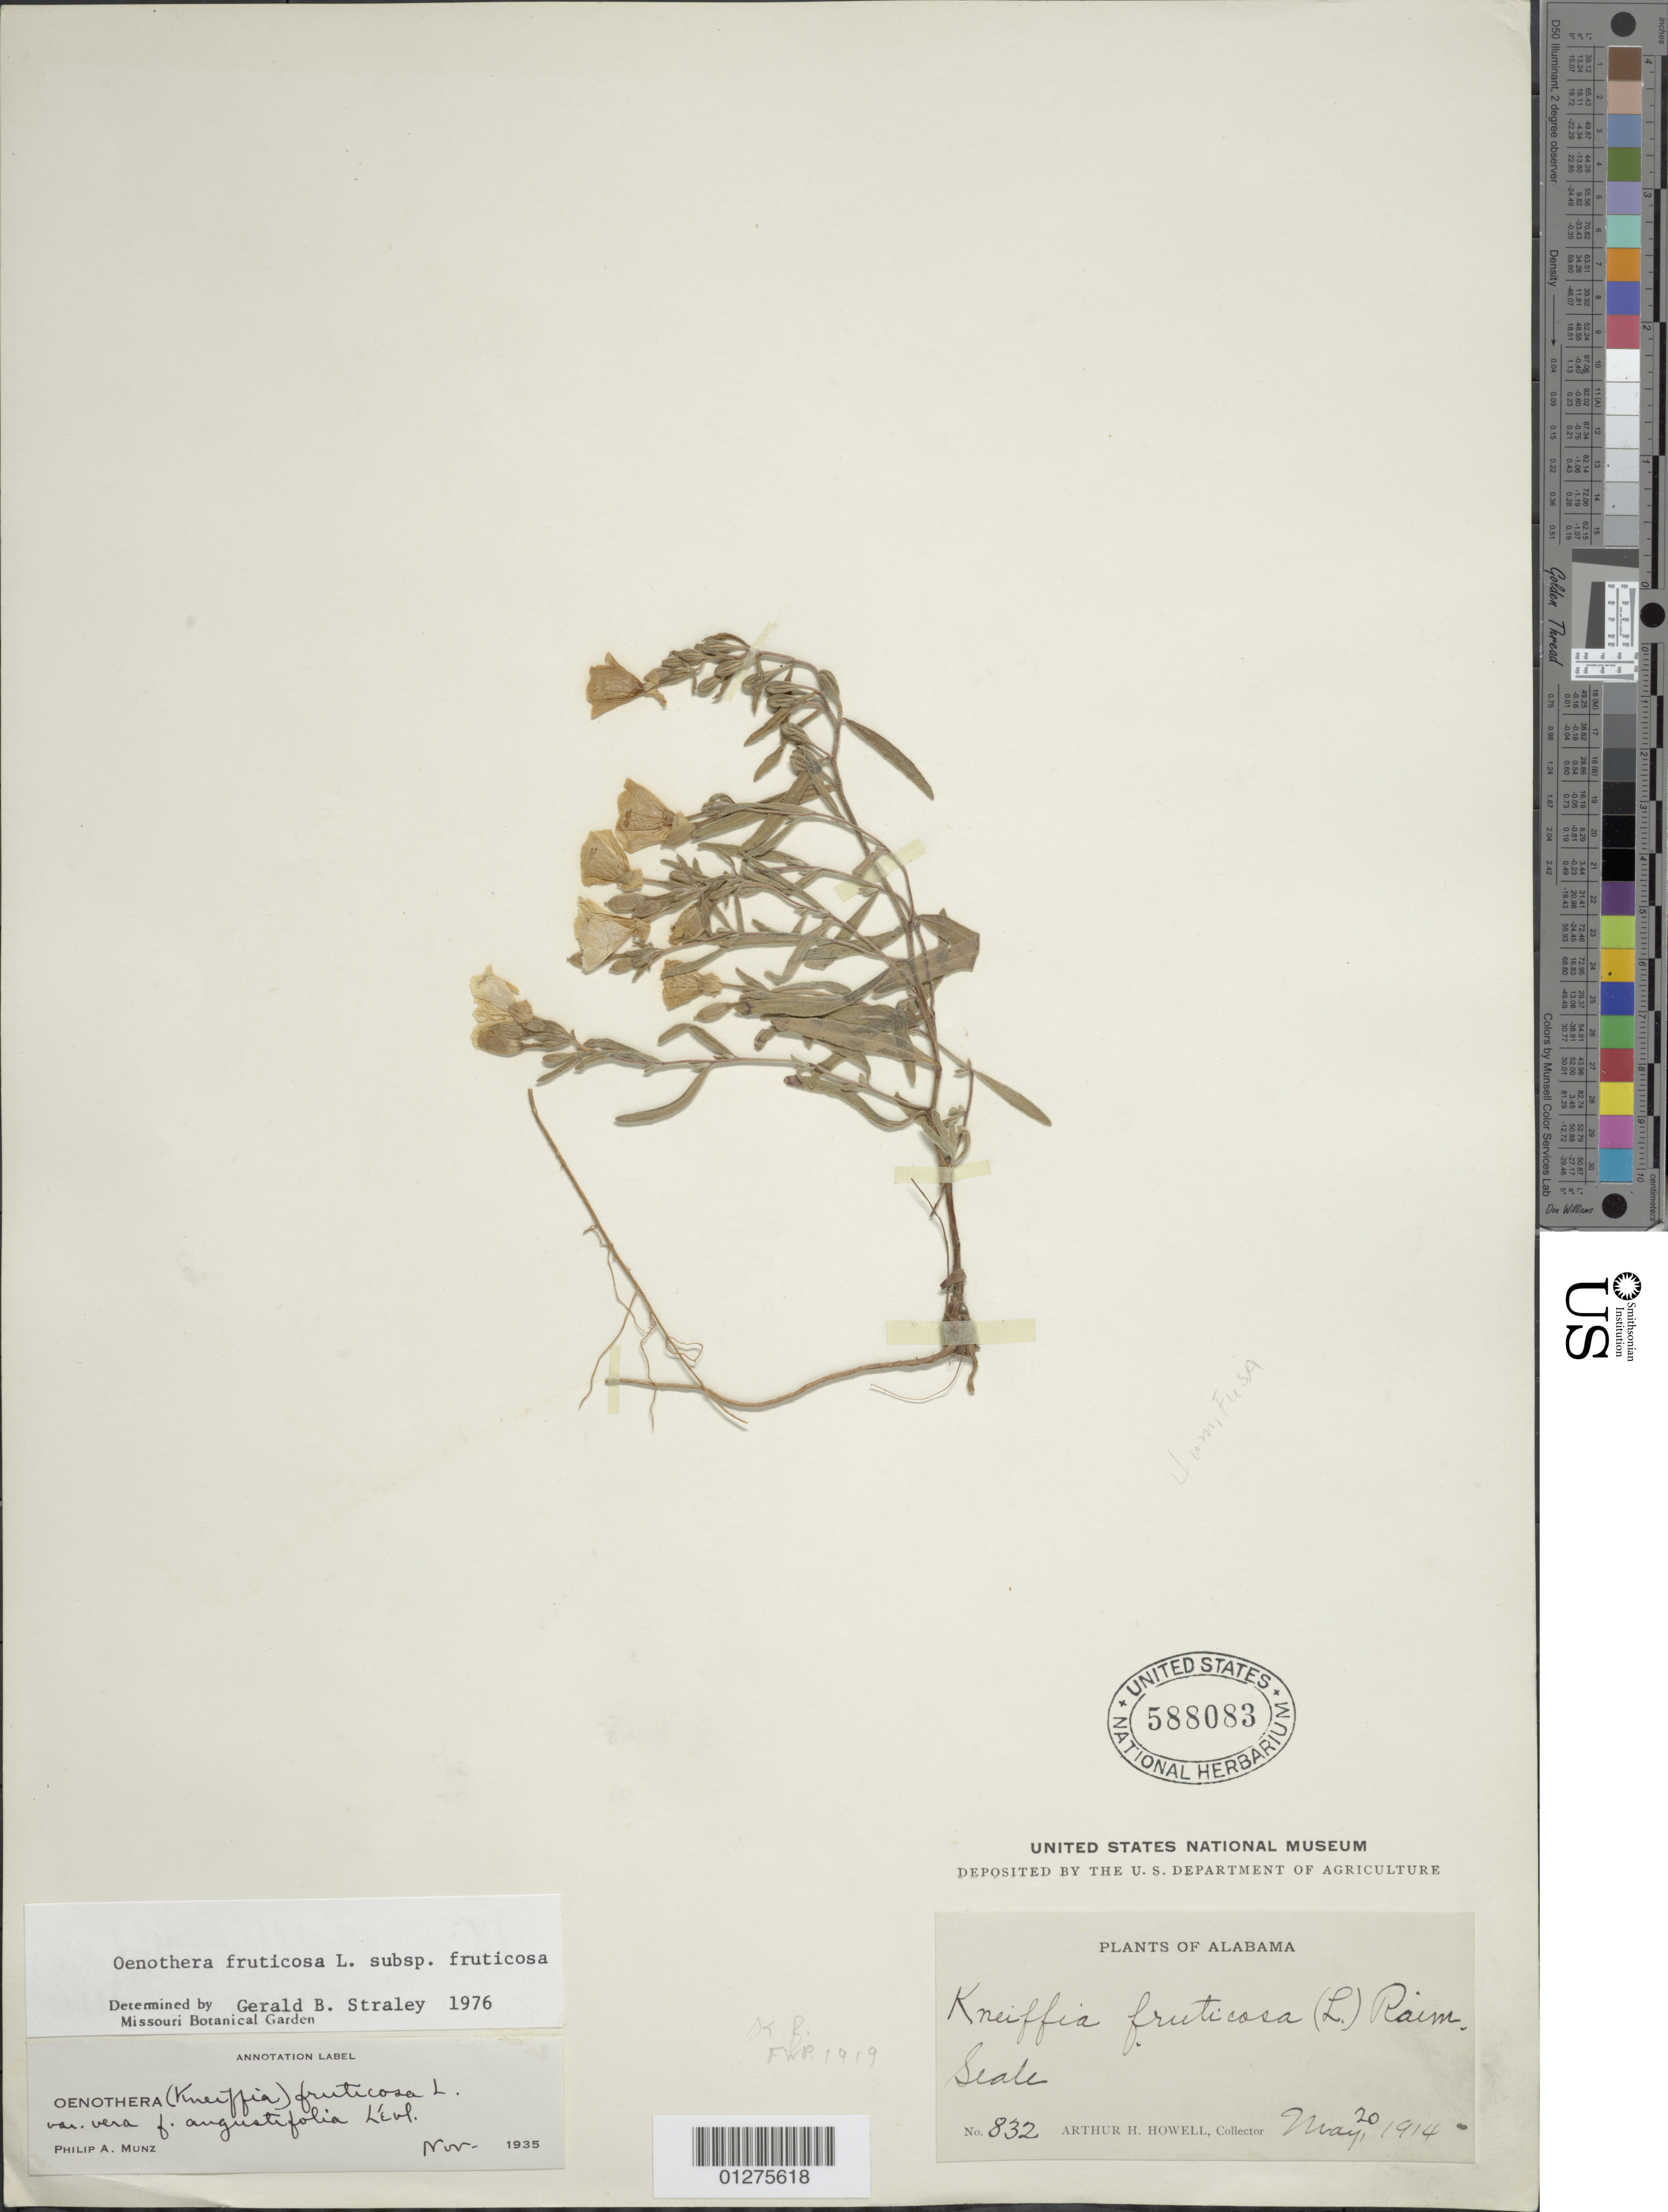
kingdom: Plantae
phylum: Tracheophyta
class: Magnoliopsida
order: Myrtales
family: Onagraceae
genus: Oenothera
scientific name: Oenothera fruticosa subsp. fruticosa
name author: L.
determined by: Straley, G. B.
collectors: A. H. Howell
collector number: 832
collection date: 1914-05-20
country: United States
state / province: Alabama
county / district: Russell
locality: Seale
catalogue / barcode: US 588083